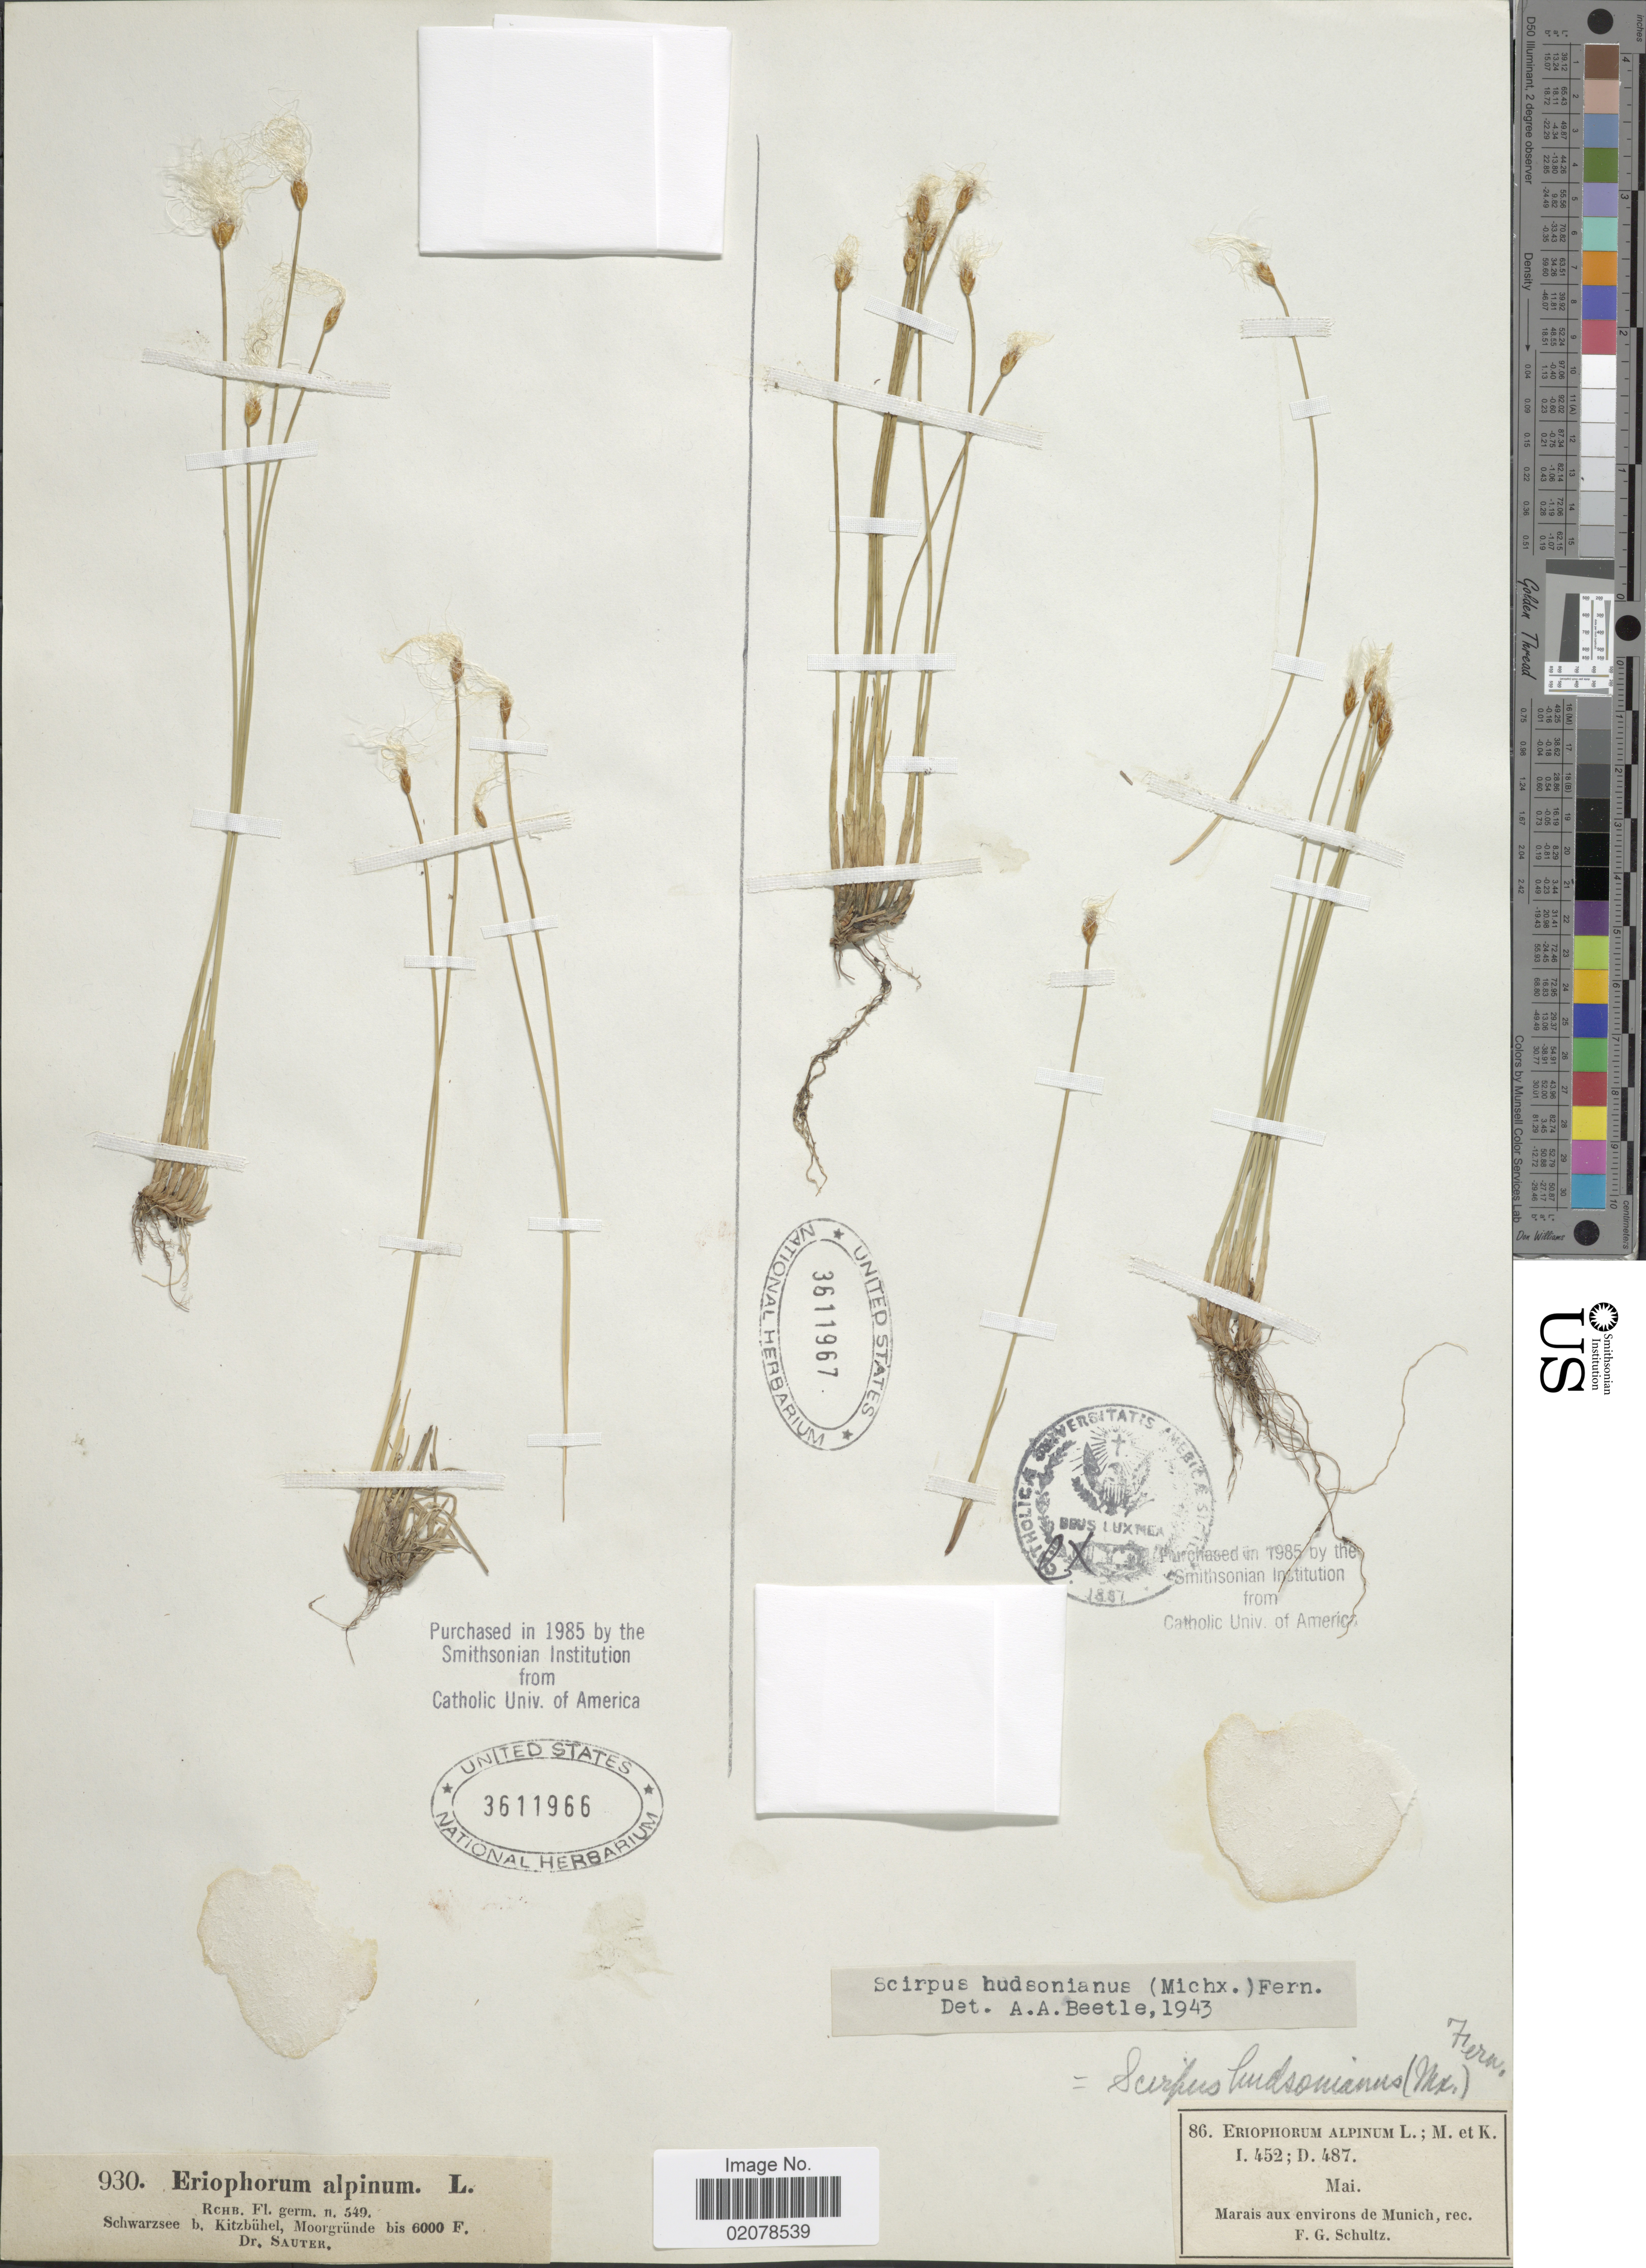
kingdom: Plantae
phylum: Tracheophyta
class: Liliopsida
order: Poales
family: Cyperaceae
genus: Trichophorum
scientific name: Trichophorum alpinum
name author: (L.) Pers.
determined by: Strong, M. T., (US), Smithsonian Institution - National Museum of Natural History (UNITED STATES)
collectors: F. Schultz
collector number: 86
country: Germany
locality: Marais aux environs de Munich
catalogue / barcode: US 6311967-2